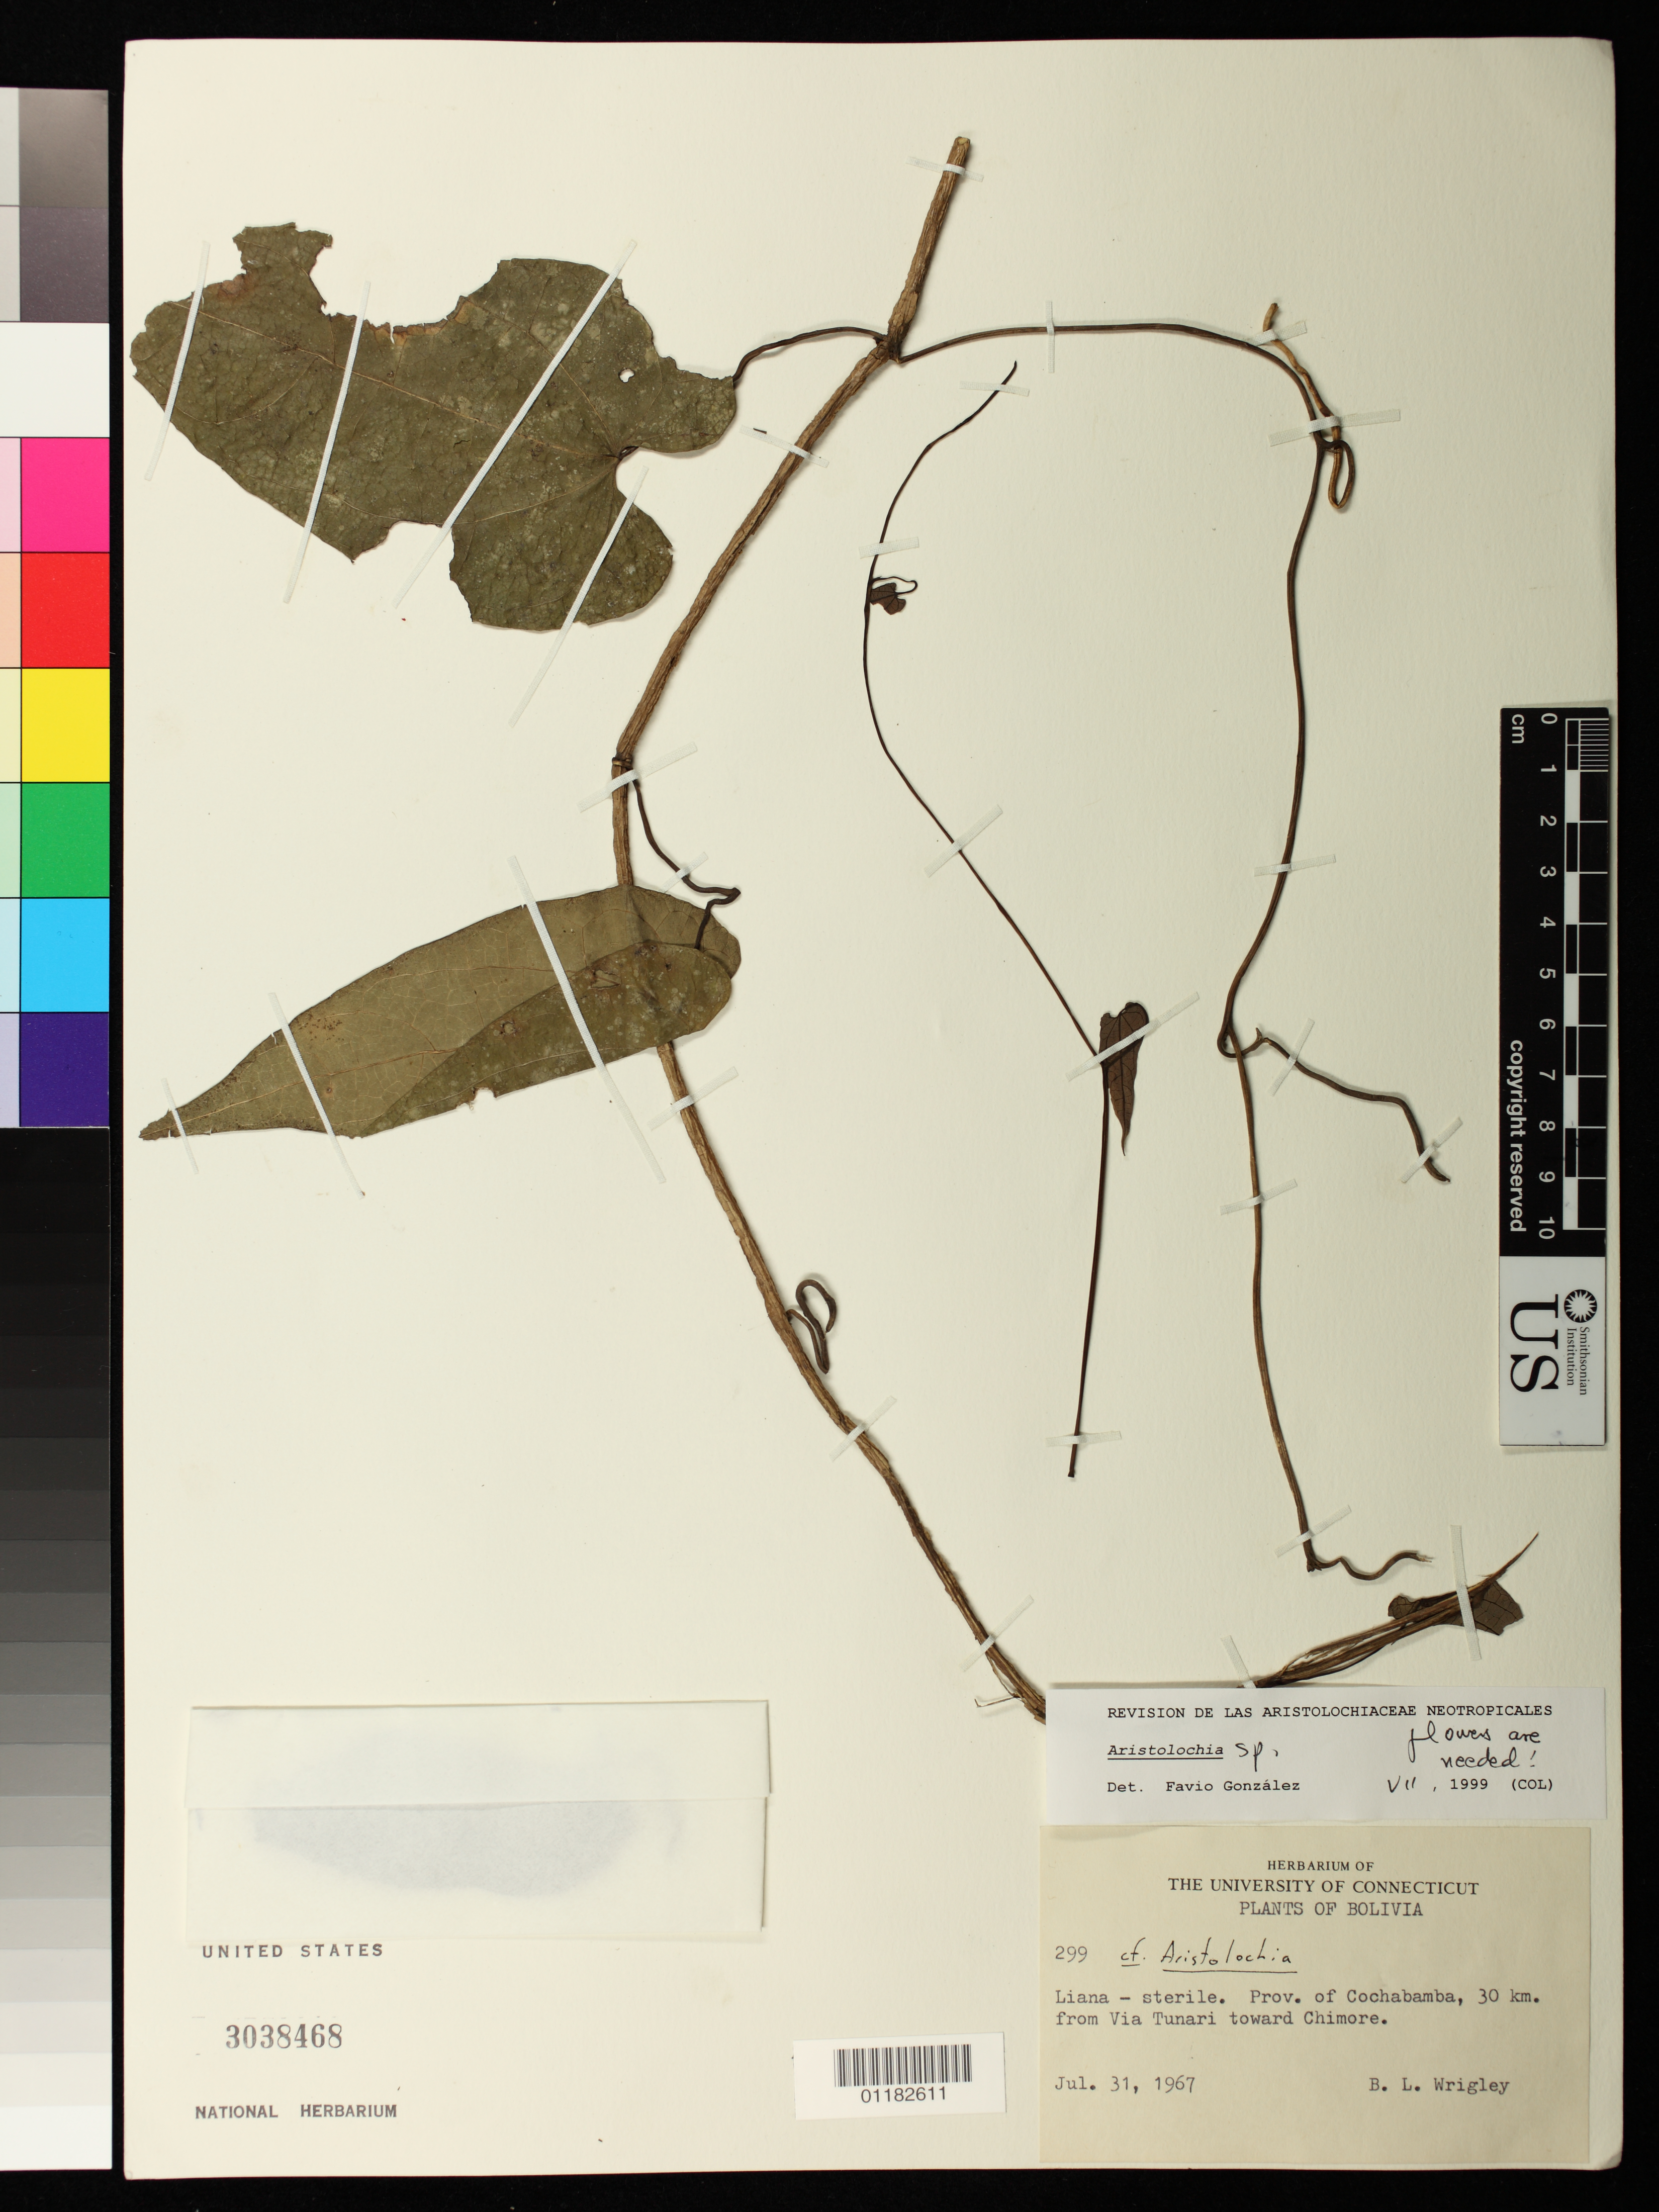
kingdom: Plantae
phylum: Tracheophyta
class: Magnoliopsida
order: Piperales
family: Aristolochiaceae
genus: Aristolochia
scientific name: Aristolochia sp.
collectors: B. L. Wrigley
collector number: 299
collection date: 1967-07-31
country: Bolivia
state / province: Cochabamba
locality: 30km. from Via Tunari toward Chimore.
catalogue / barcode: US 3038468